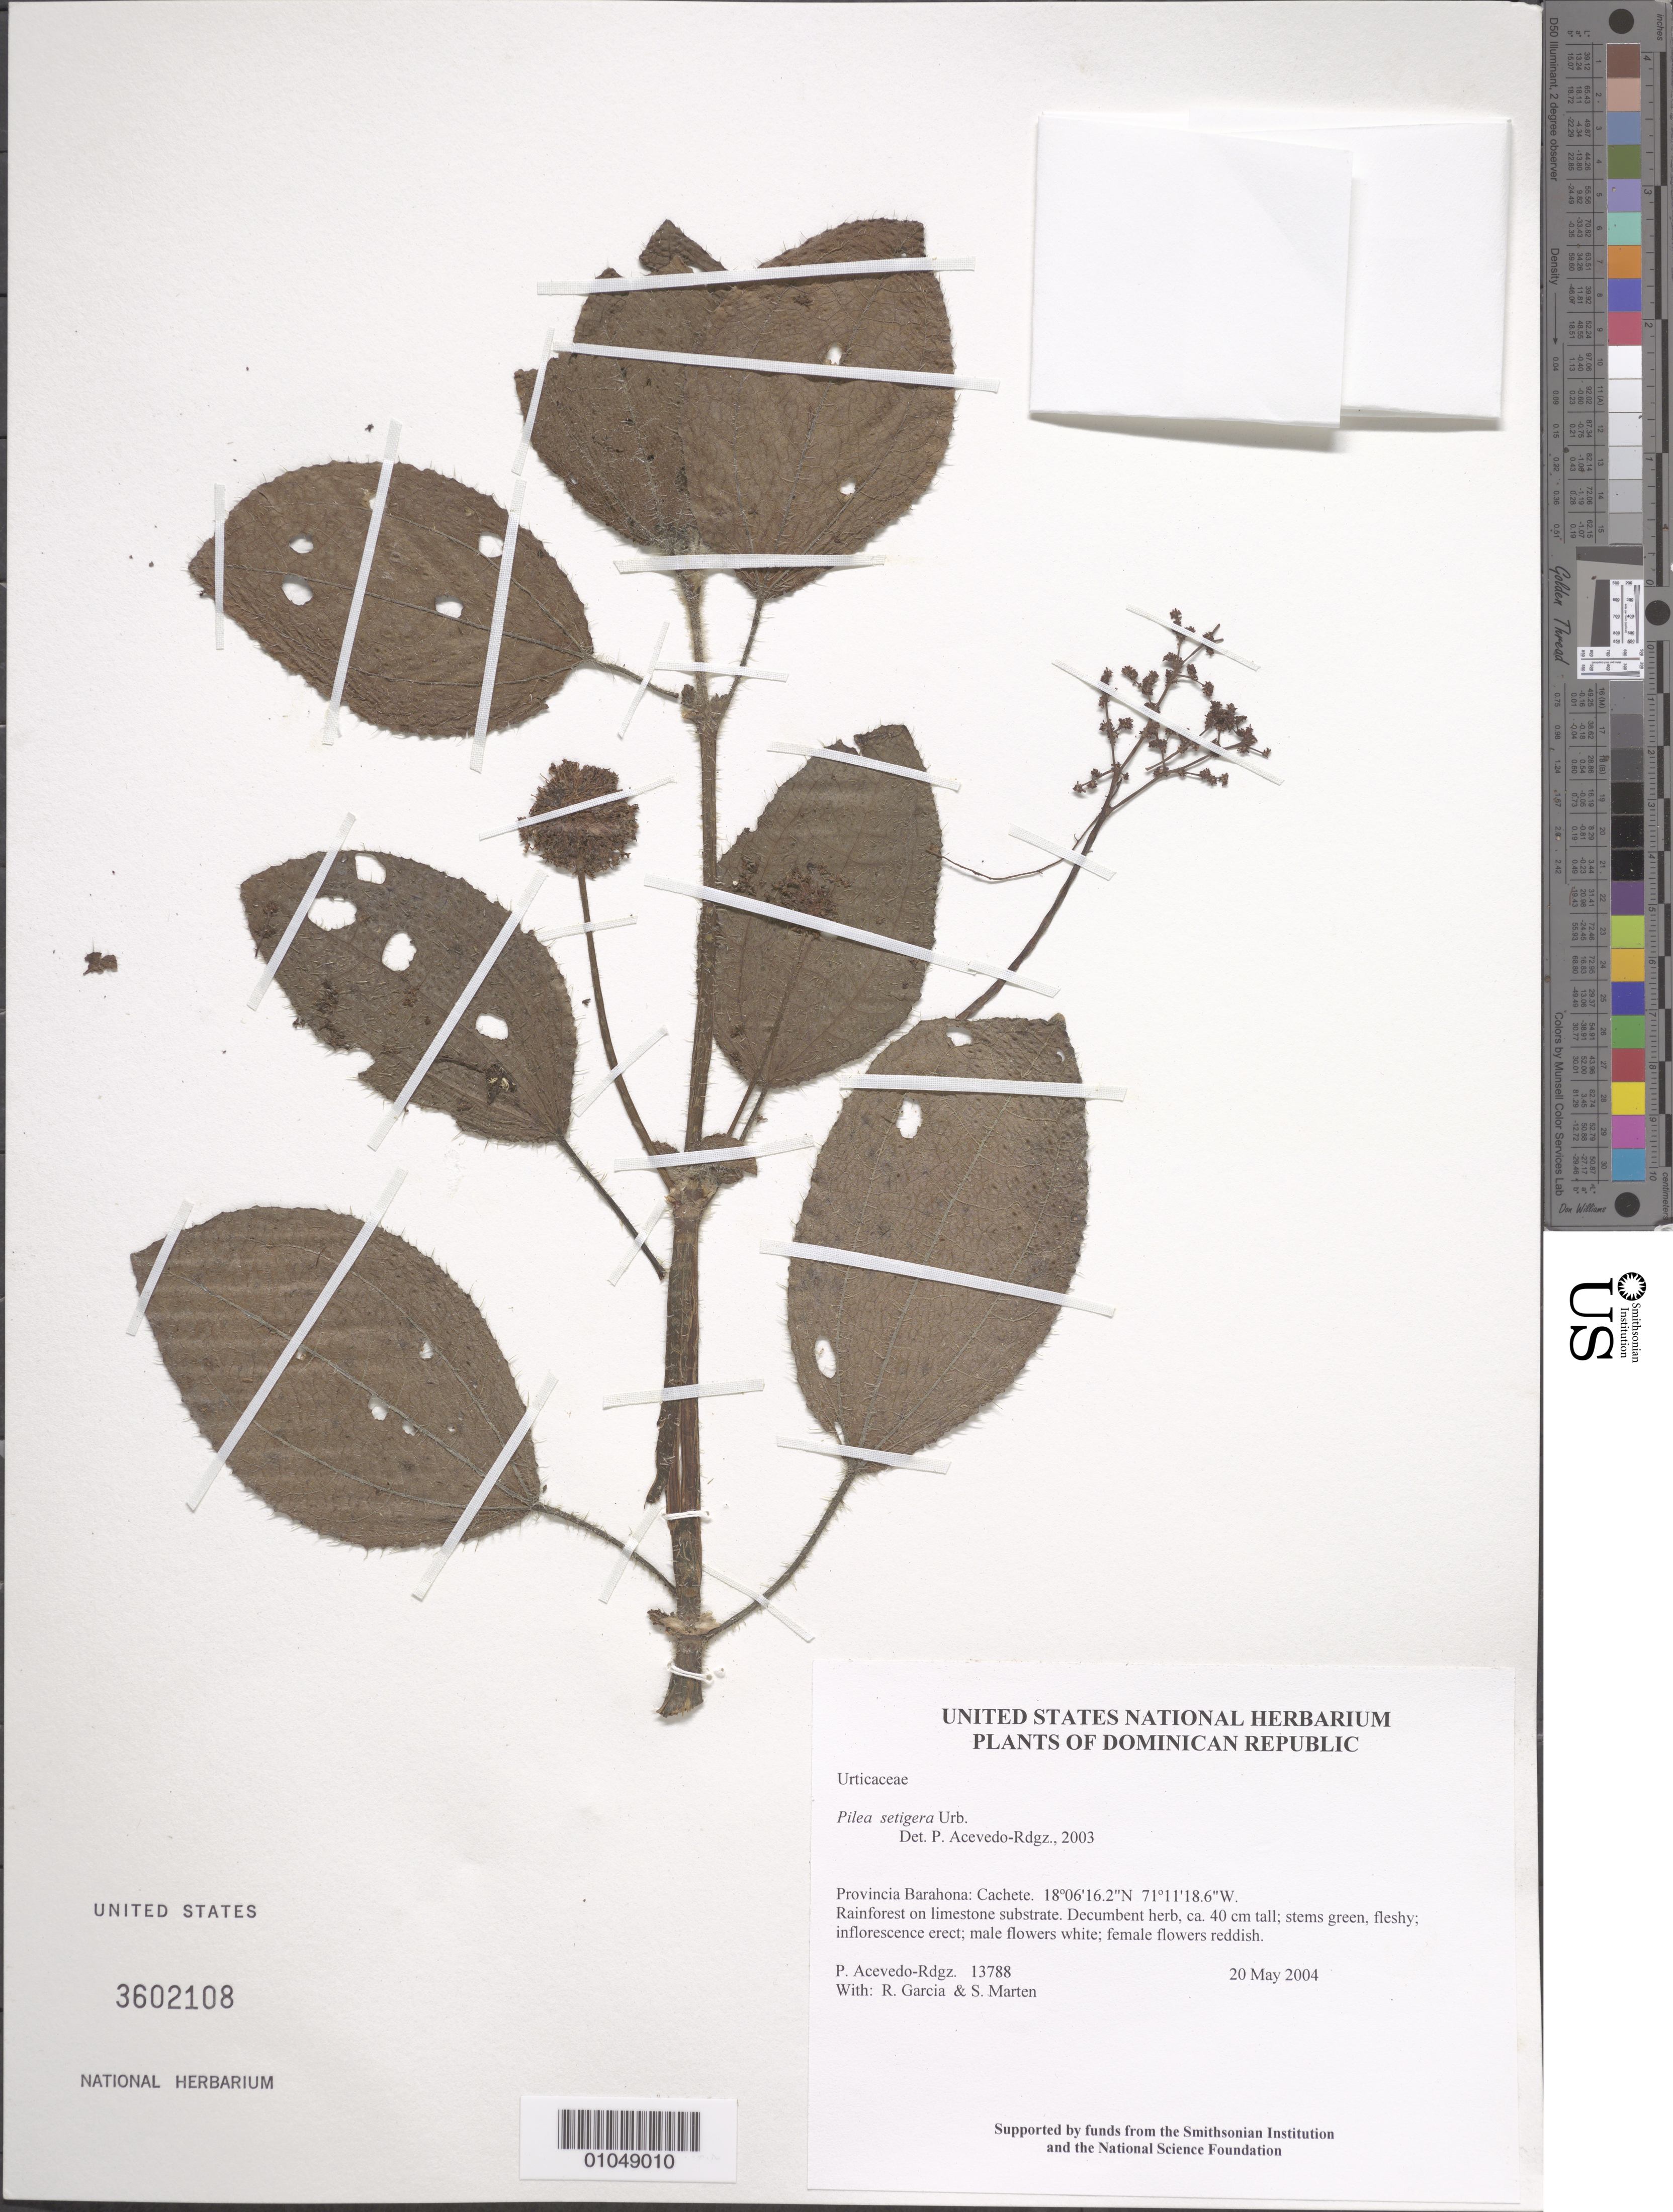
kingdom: Plantae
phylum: Tracheophyta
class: Magnoliopsida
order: Rosales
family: Urticaceae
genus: Pilea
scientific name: Pilea setigera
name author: Urb.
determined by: Acevedo-Rodríguez, P., (BOT), Smithsonian Institution - National Museum of Natural History (UNITED STATES)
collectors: P. Acevedo-Rodr., R. G. García & S. Marten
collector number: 13788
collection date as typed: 20 May 2004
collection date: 2004-05-20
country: Dominican Republic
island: Hispaniola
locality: Provincia Barahona: Cachete.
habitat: Rainforest on limestone substrate.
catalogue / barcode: US 3602108